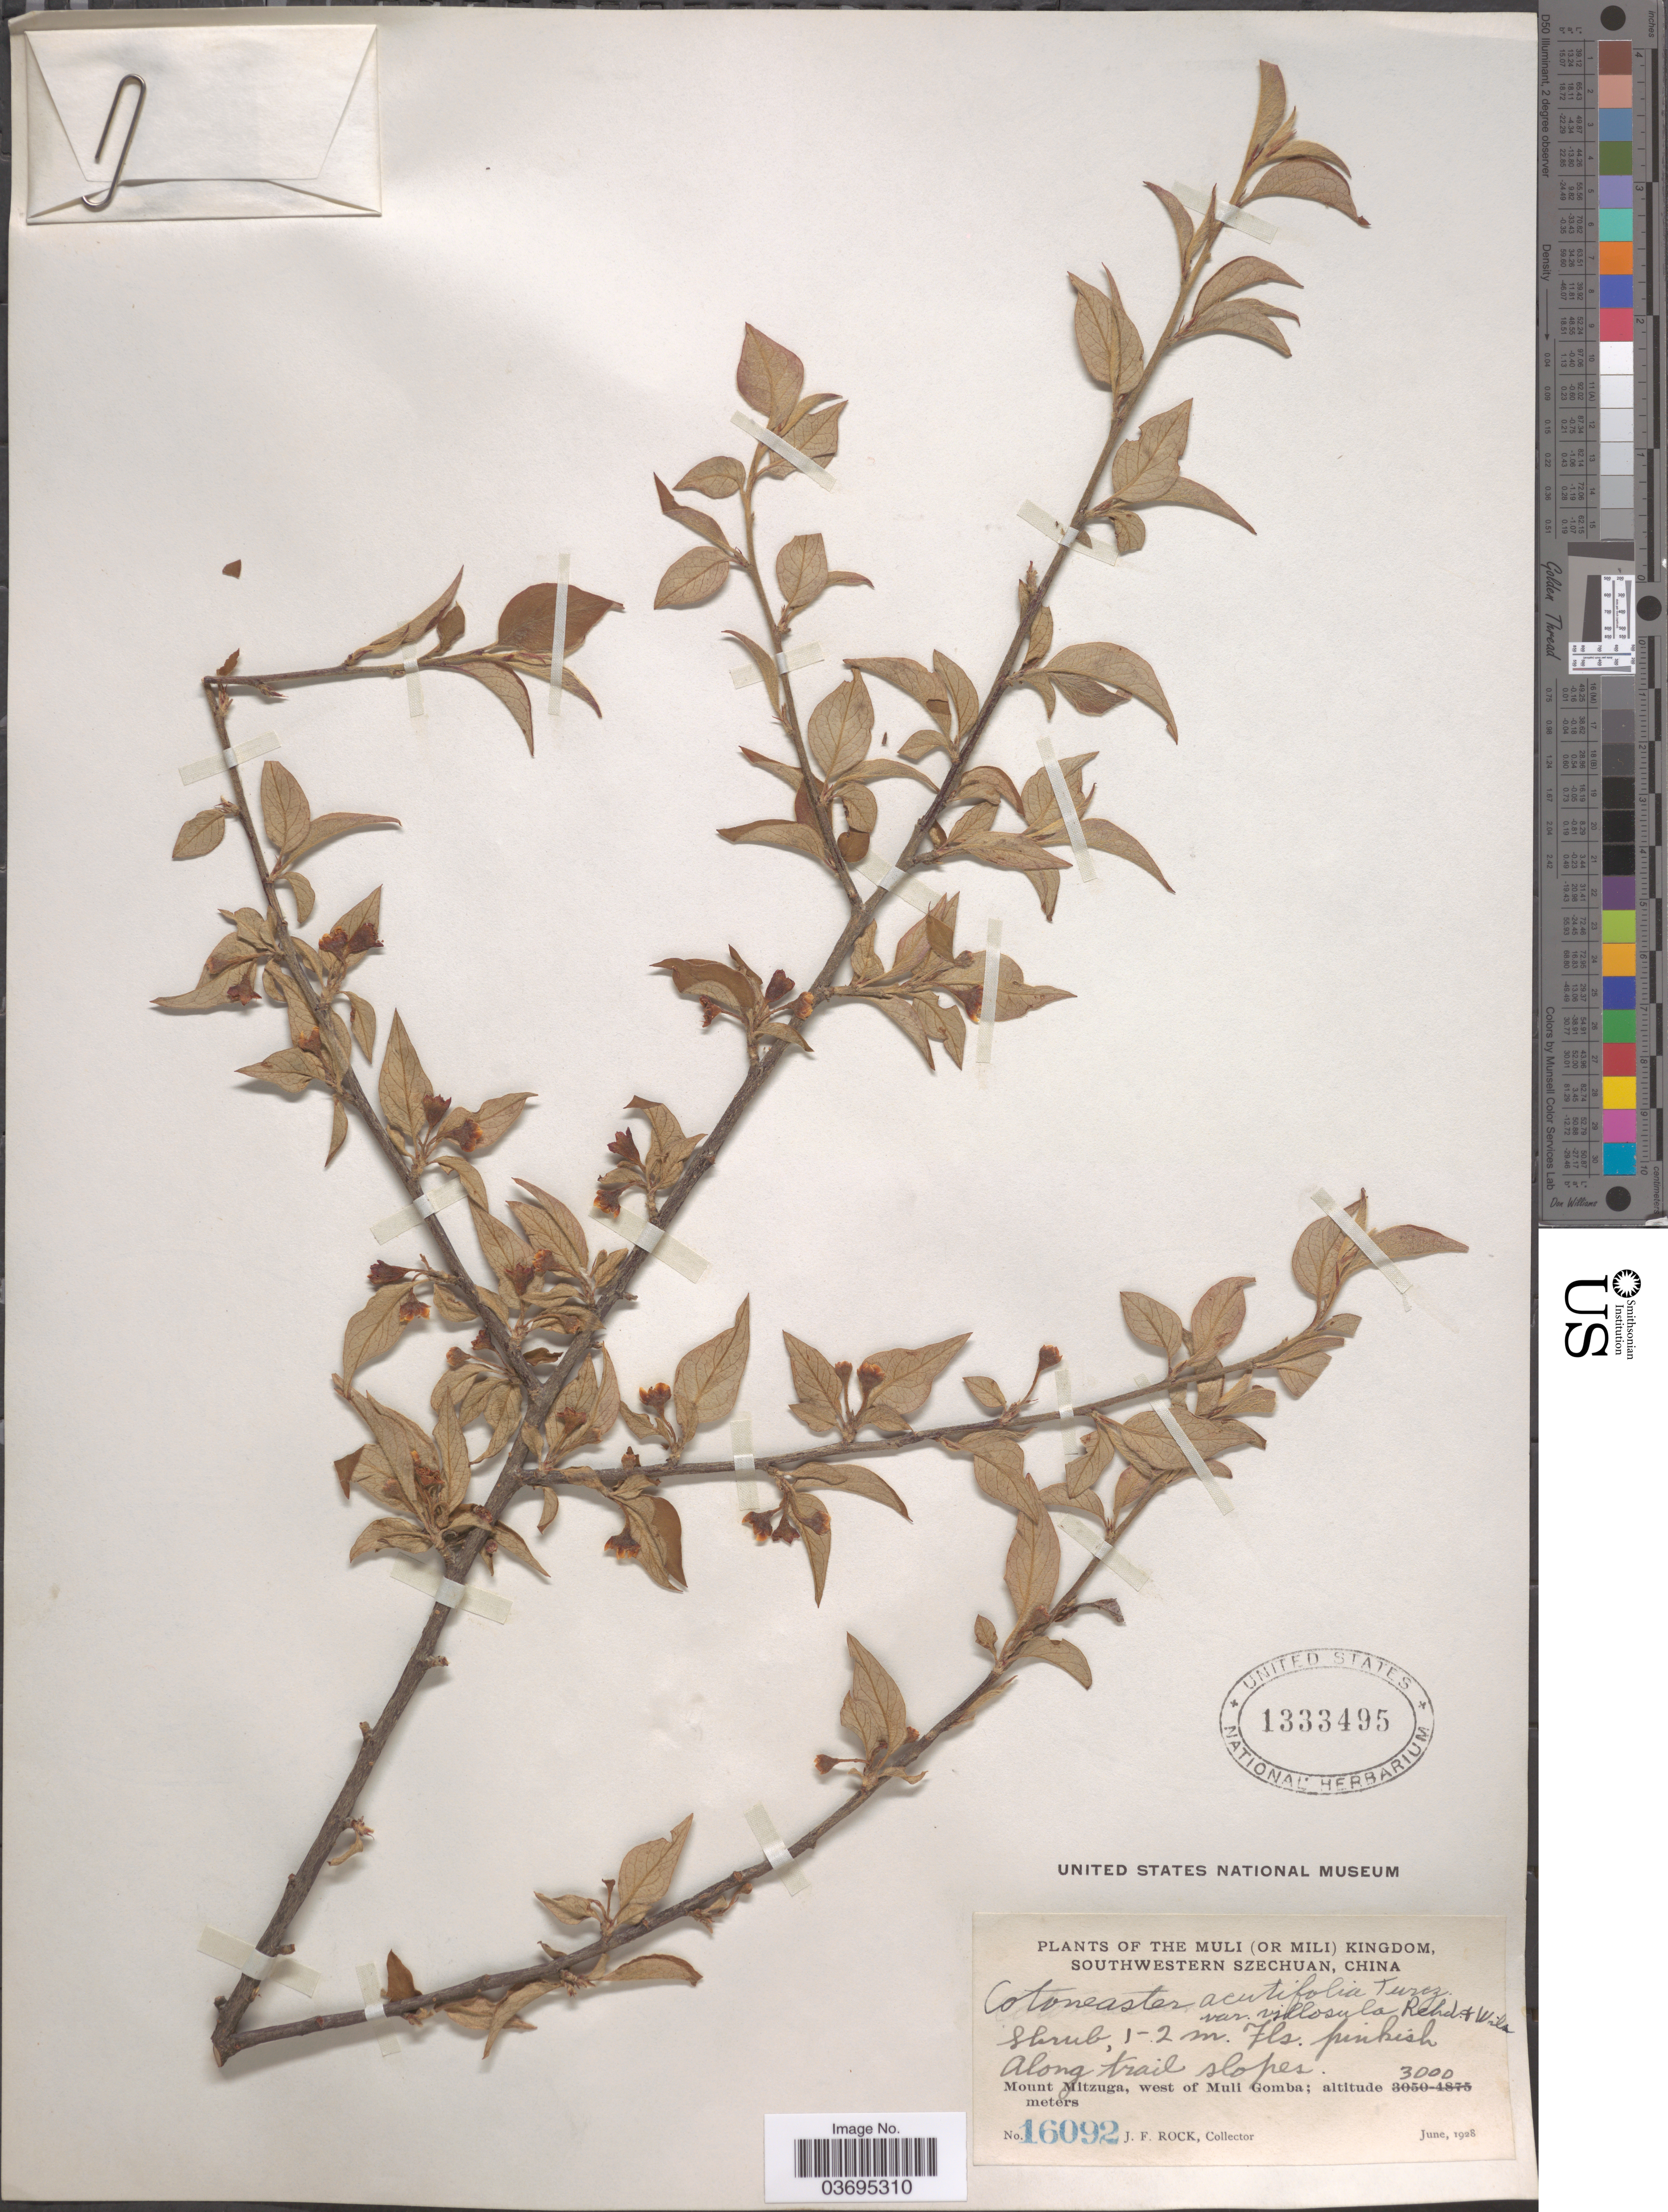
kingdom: Plantae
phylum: Tracheophyta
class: Magnoliopsida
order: Rosales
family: Rosaceae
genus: Cotoneaster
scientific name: Cotoneaster acutifolius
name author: Turcz.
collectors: J. Rock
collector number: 16092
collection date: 1928-06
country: China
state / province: Sichuan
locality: Muli (or Mili) Kingdom, Southwestern Szechuan. Along trail slopes. Mount Mitzuga, west of Muli Gomba.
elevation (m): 3000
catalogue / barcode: US 1333495